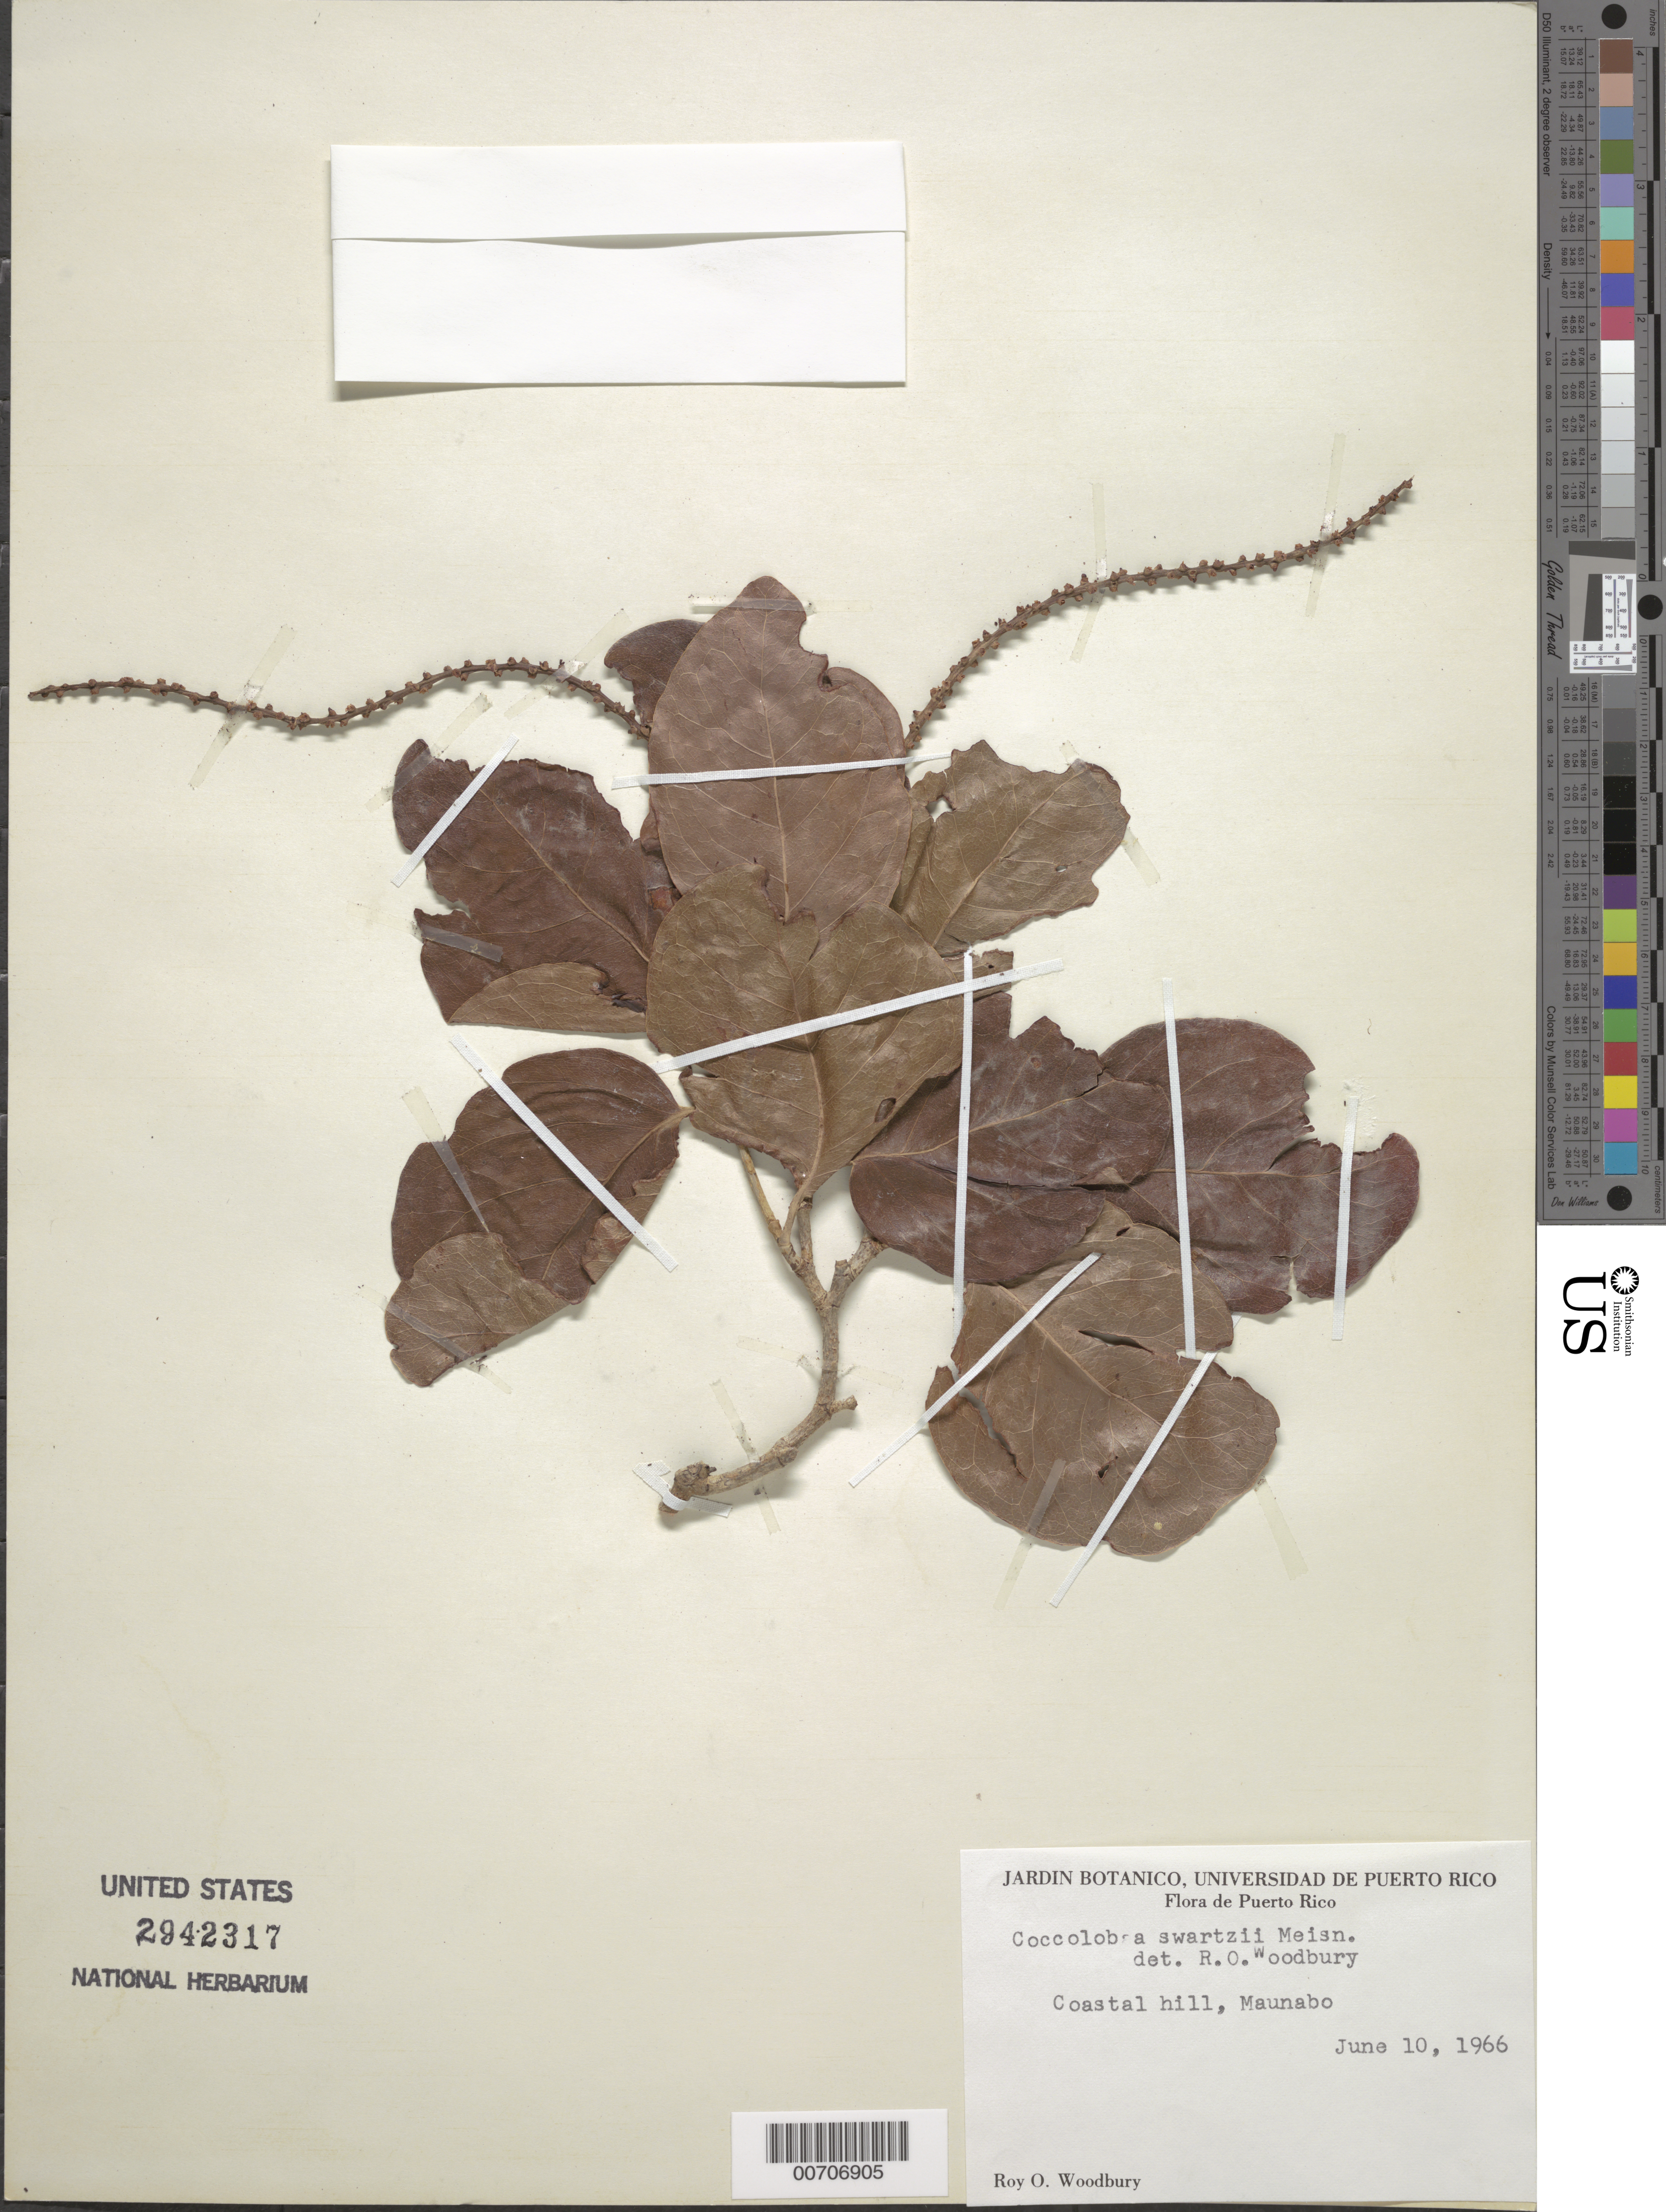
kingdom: Plantae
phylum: Tracheophyta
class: Magnoliopsida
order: Caryophyllales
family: Polygonaceae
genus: Coccoloba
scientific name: Coccoloba swartzii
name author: Meisn.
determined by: Woodbury, R. O.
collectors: R. O. Woodbury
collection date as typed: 10 Jun 1966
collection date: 1966-06-10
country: Puerto Rico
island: Greater Antilles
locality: Maunabo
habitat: Coastal hill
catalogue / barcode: US 2942317